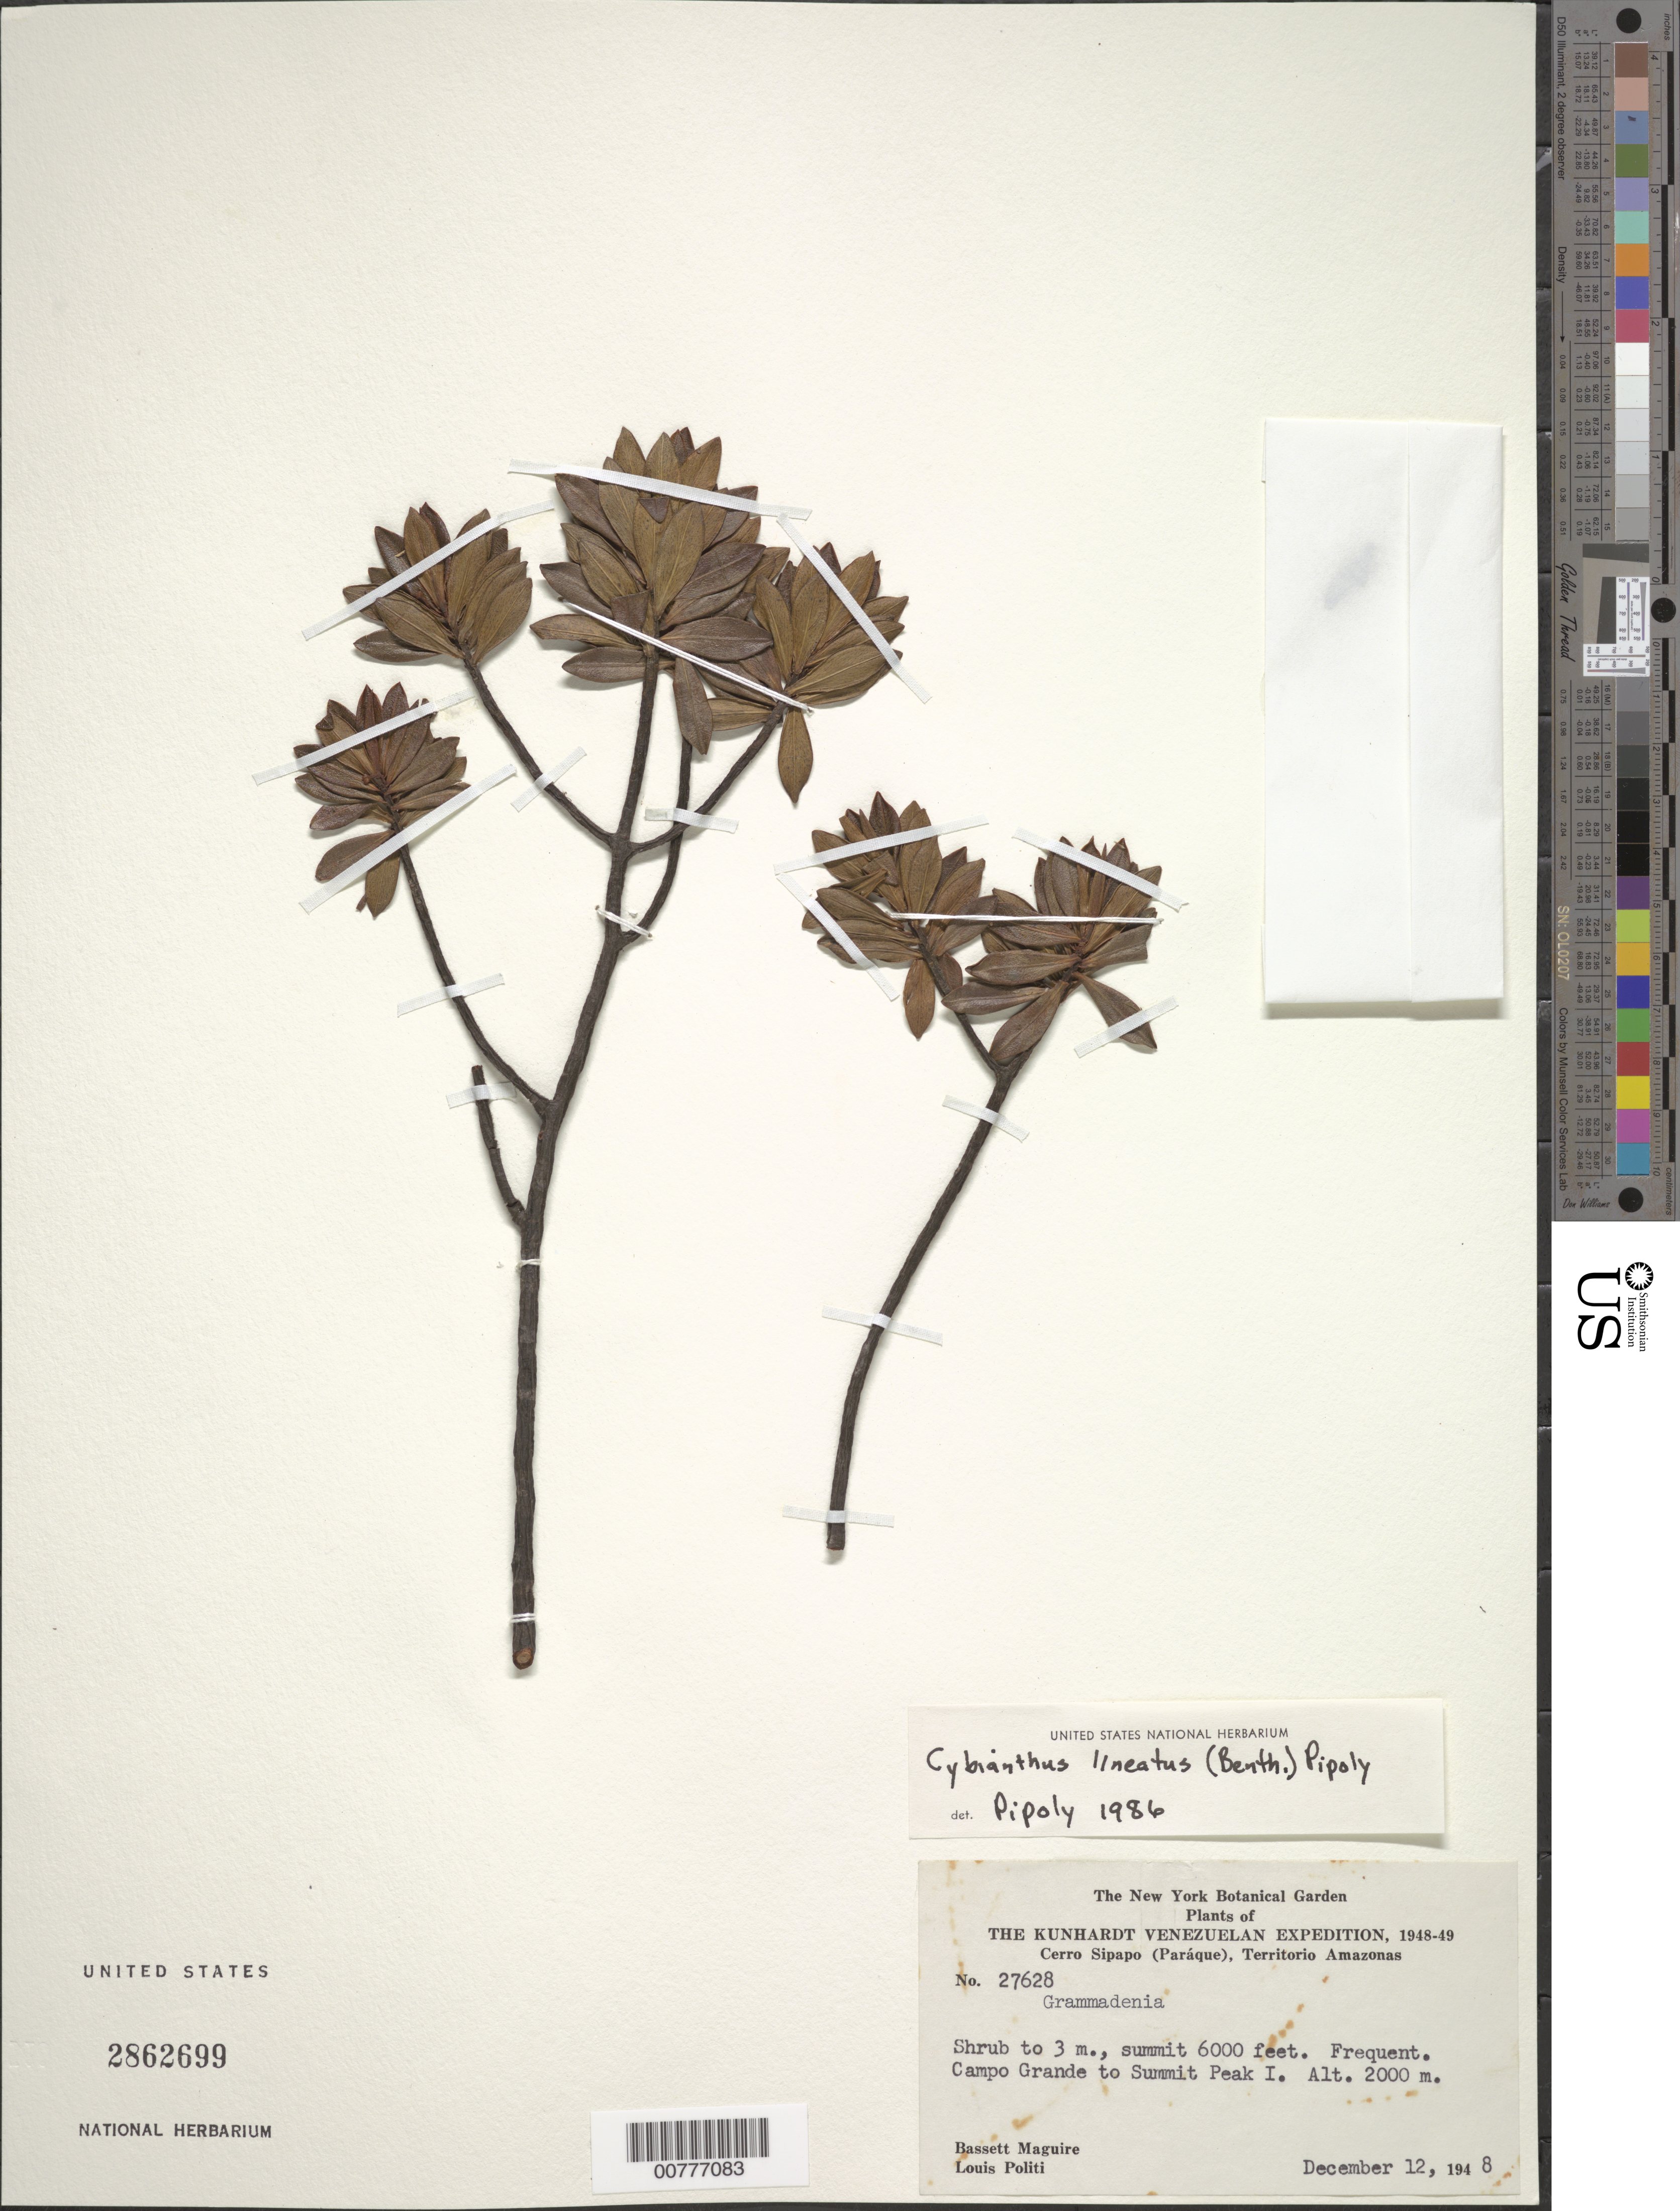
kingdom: Plantae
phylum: Tracheophyta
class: Magnoliopsida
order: Ericales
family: Primulaceae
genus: Cybianthus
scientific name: Cybianthus lineatus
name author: (Benth.) Pipoly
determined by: Pipoly, J. J., III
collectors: B. Maguire & L. Politi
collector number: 27628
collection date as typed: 12-Dec-48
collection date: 1948-12-12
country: Venezuela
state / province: Amazonas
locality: Cerro Sipapo (Paráque), Campo Grande to Summit Peak I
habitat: Summit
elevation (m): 2000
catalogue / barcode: US 2862699